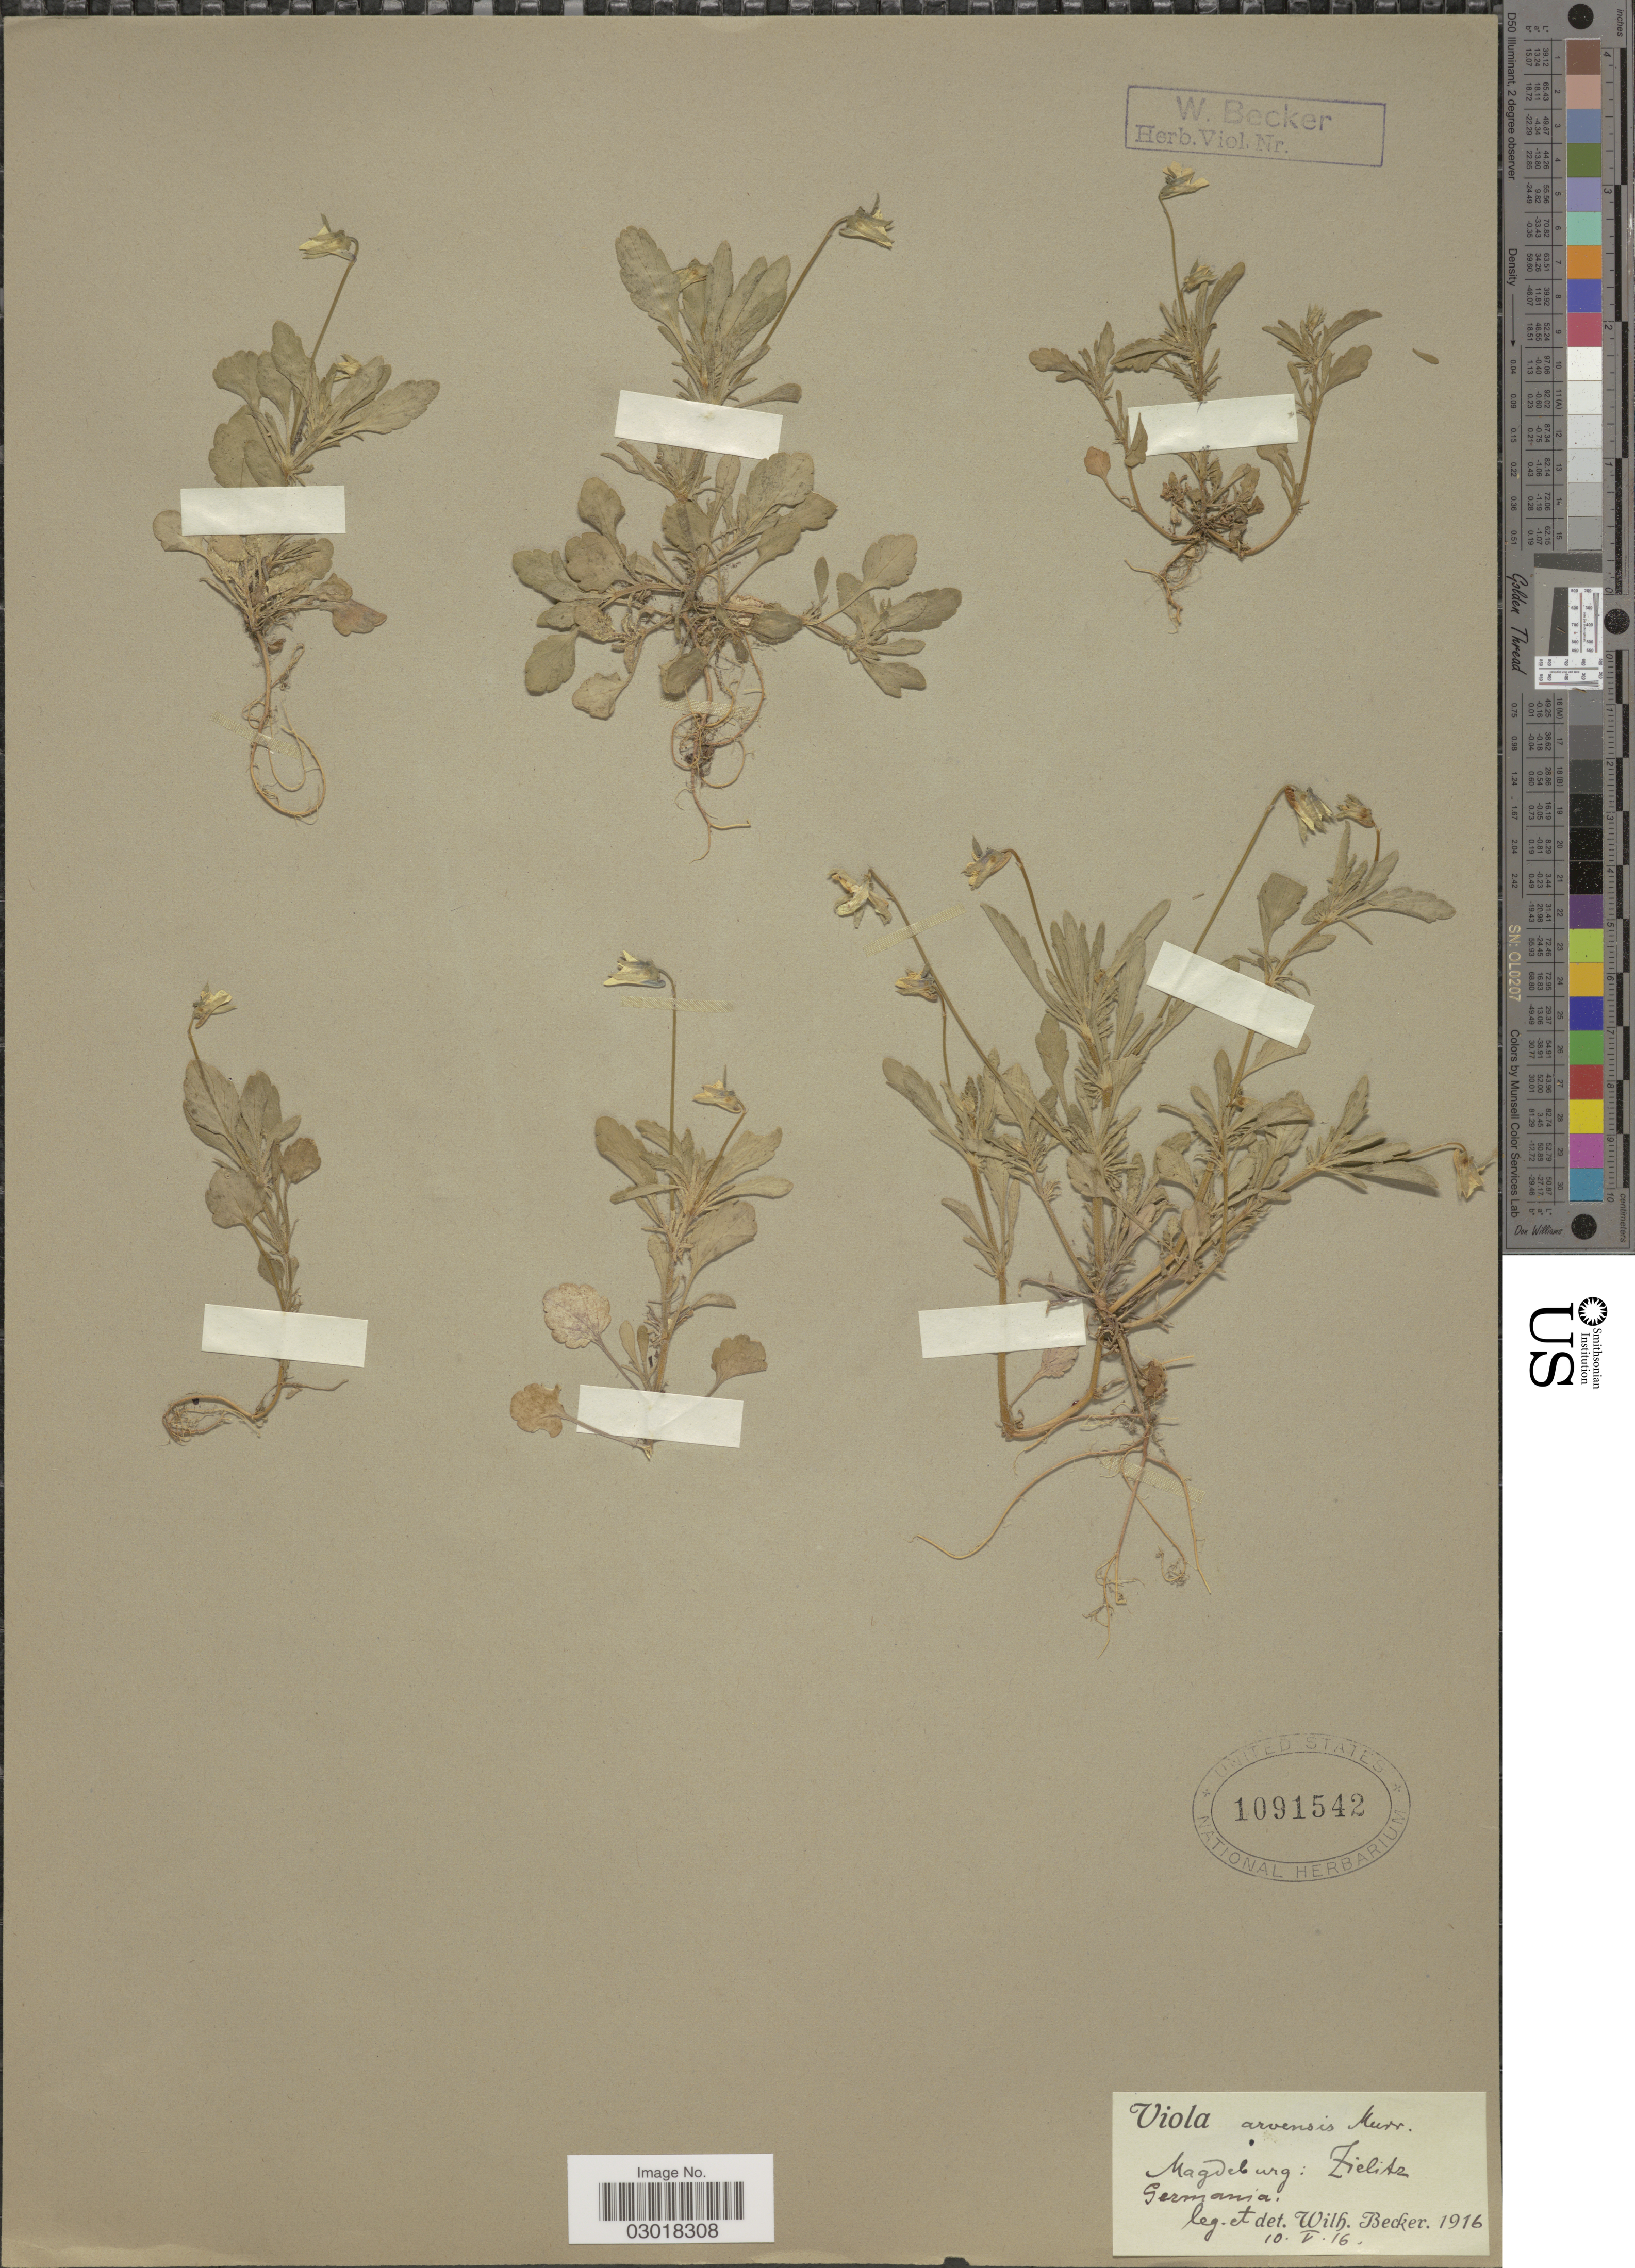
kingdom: Plantae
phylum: Tracheophyta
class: Magnoliopsida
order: Malpighiales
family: Violaceae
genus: Viola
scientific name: Viola arvensis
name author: Murray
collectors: W. Becker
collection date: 1916-05-10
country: Germany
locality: Magdeburg: Zielitz.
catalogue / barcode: US 1091542